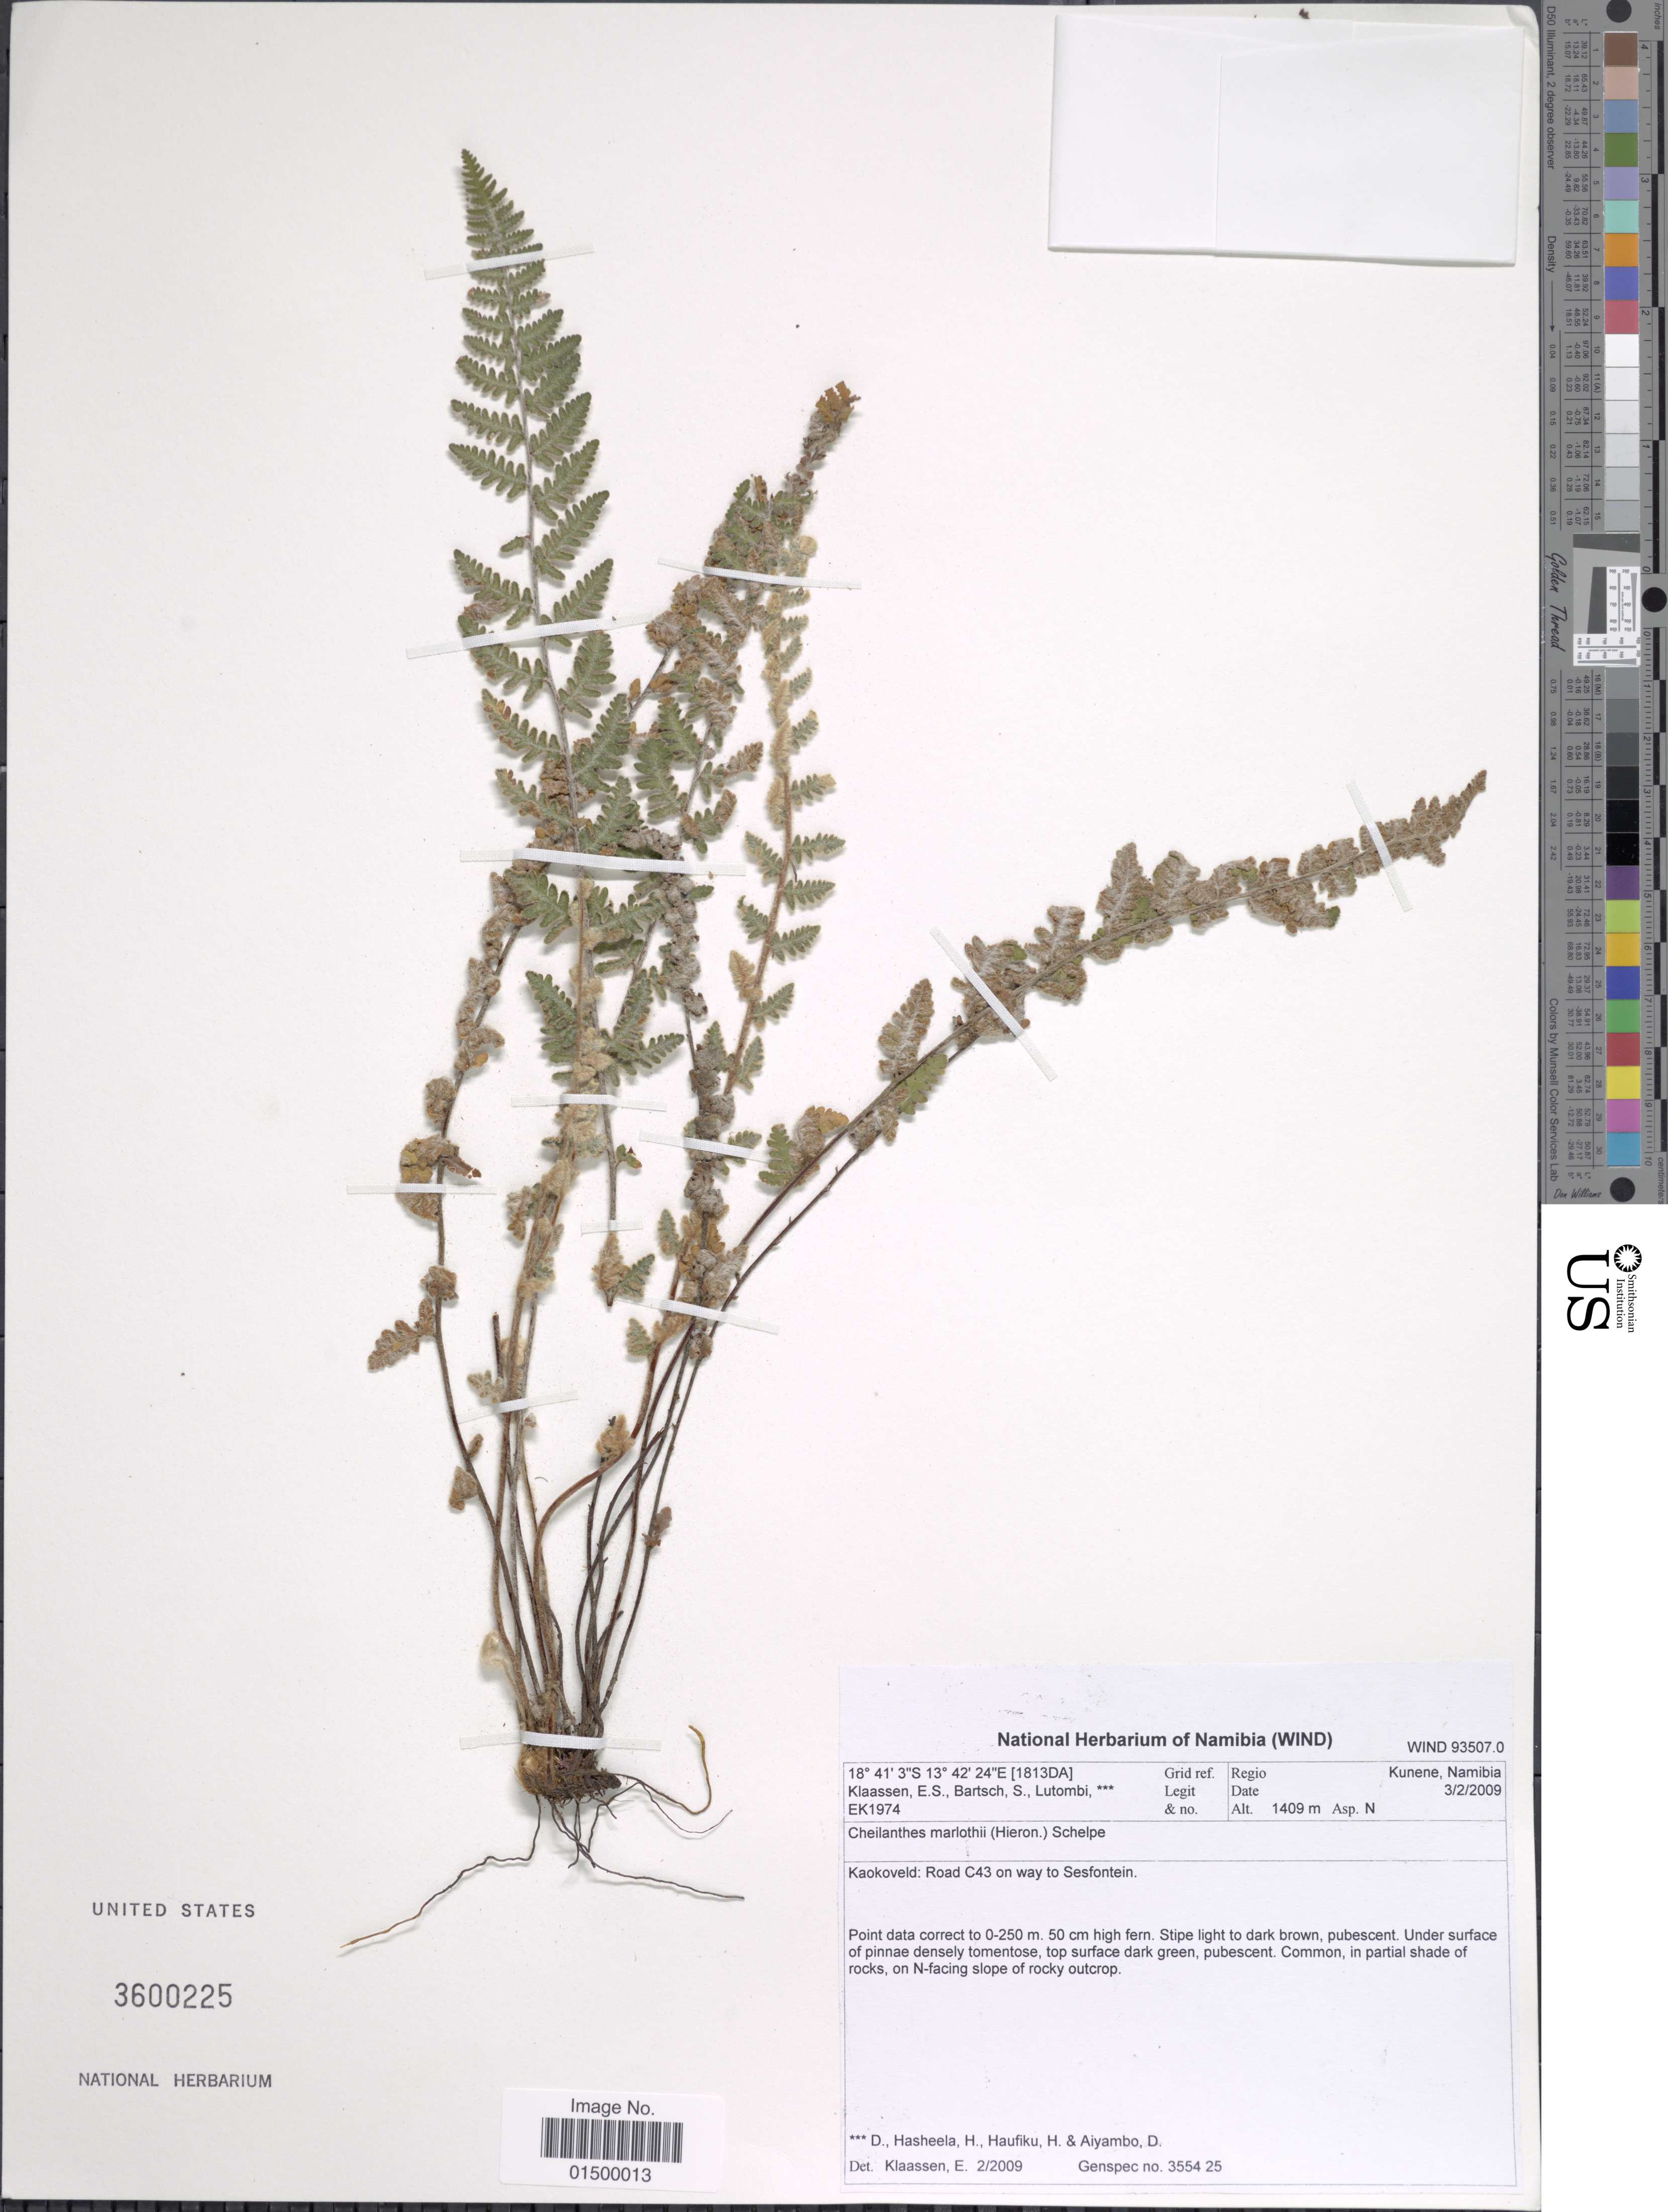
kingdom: Plantae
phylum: Tracheophyta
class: Polypodiopsida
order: Polypodiales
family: Pteridaceae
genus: Cheilanthes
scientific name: Cheilanthes marlothii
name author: (Hieron.) Domin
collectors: E. S. Klaassen, S. Bartsch & Lutombi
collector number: EK1974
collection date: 2009-02-03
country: Namibia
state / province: Kunene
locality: Kaokoveld: Road C43 on way to Sesfontein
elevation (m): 1409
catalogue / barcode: US 3600225